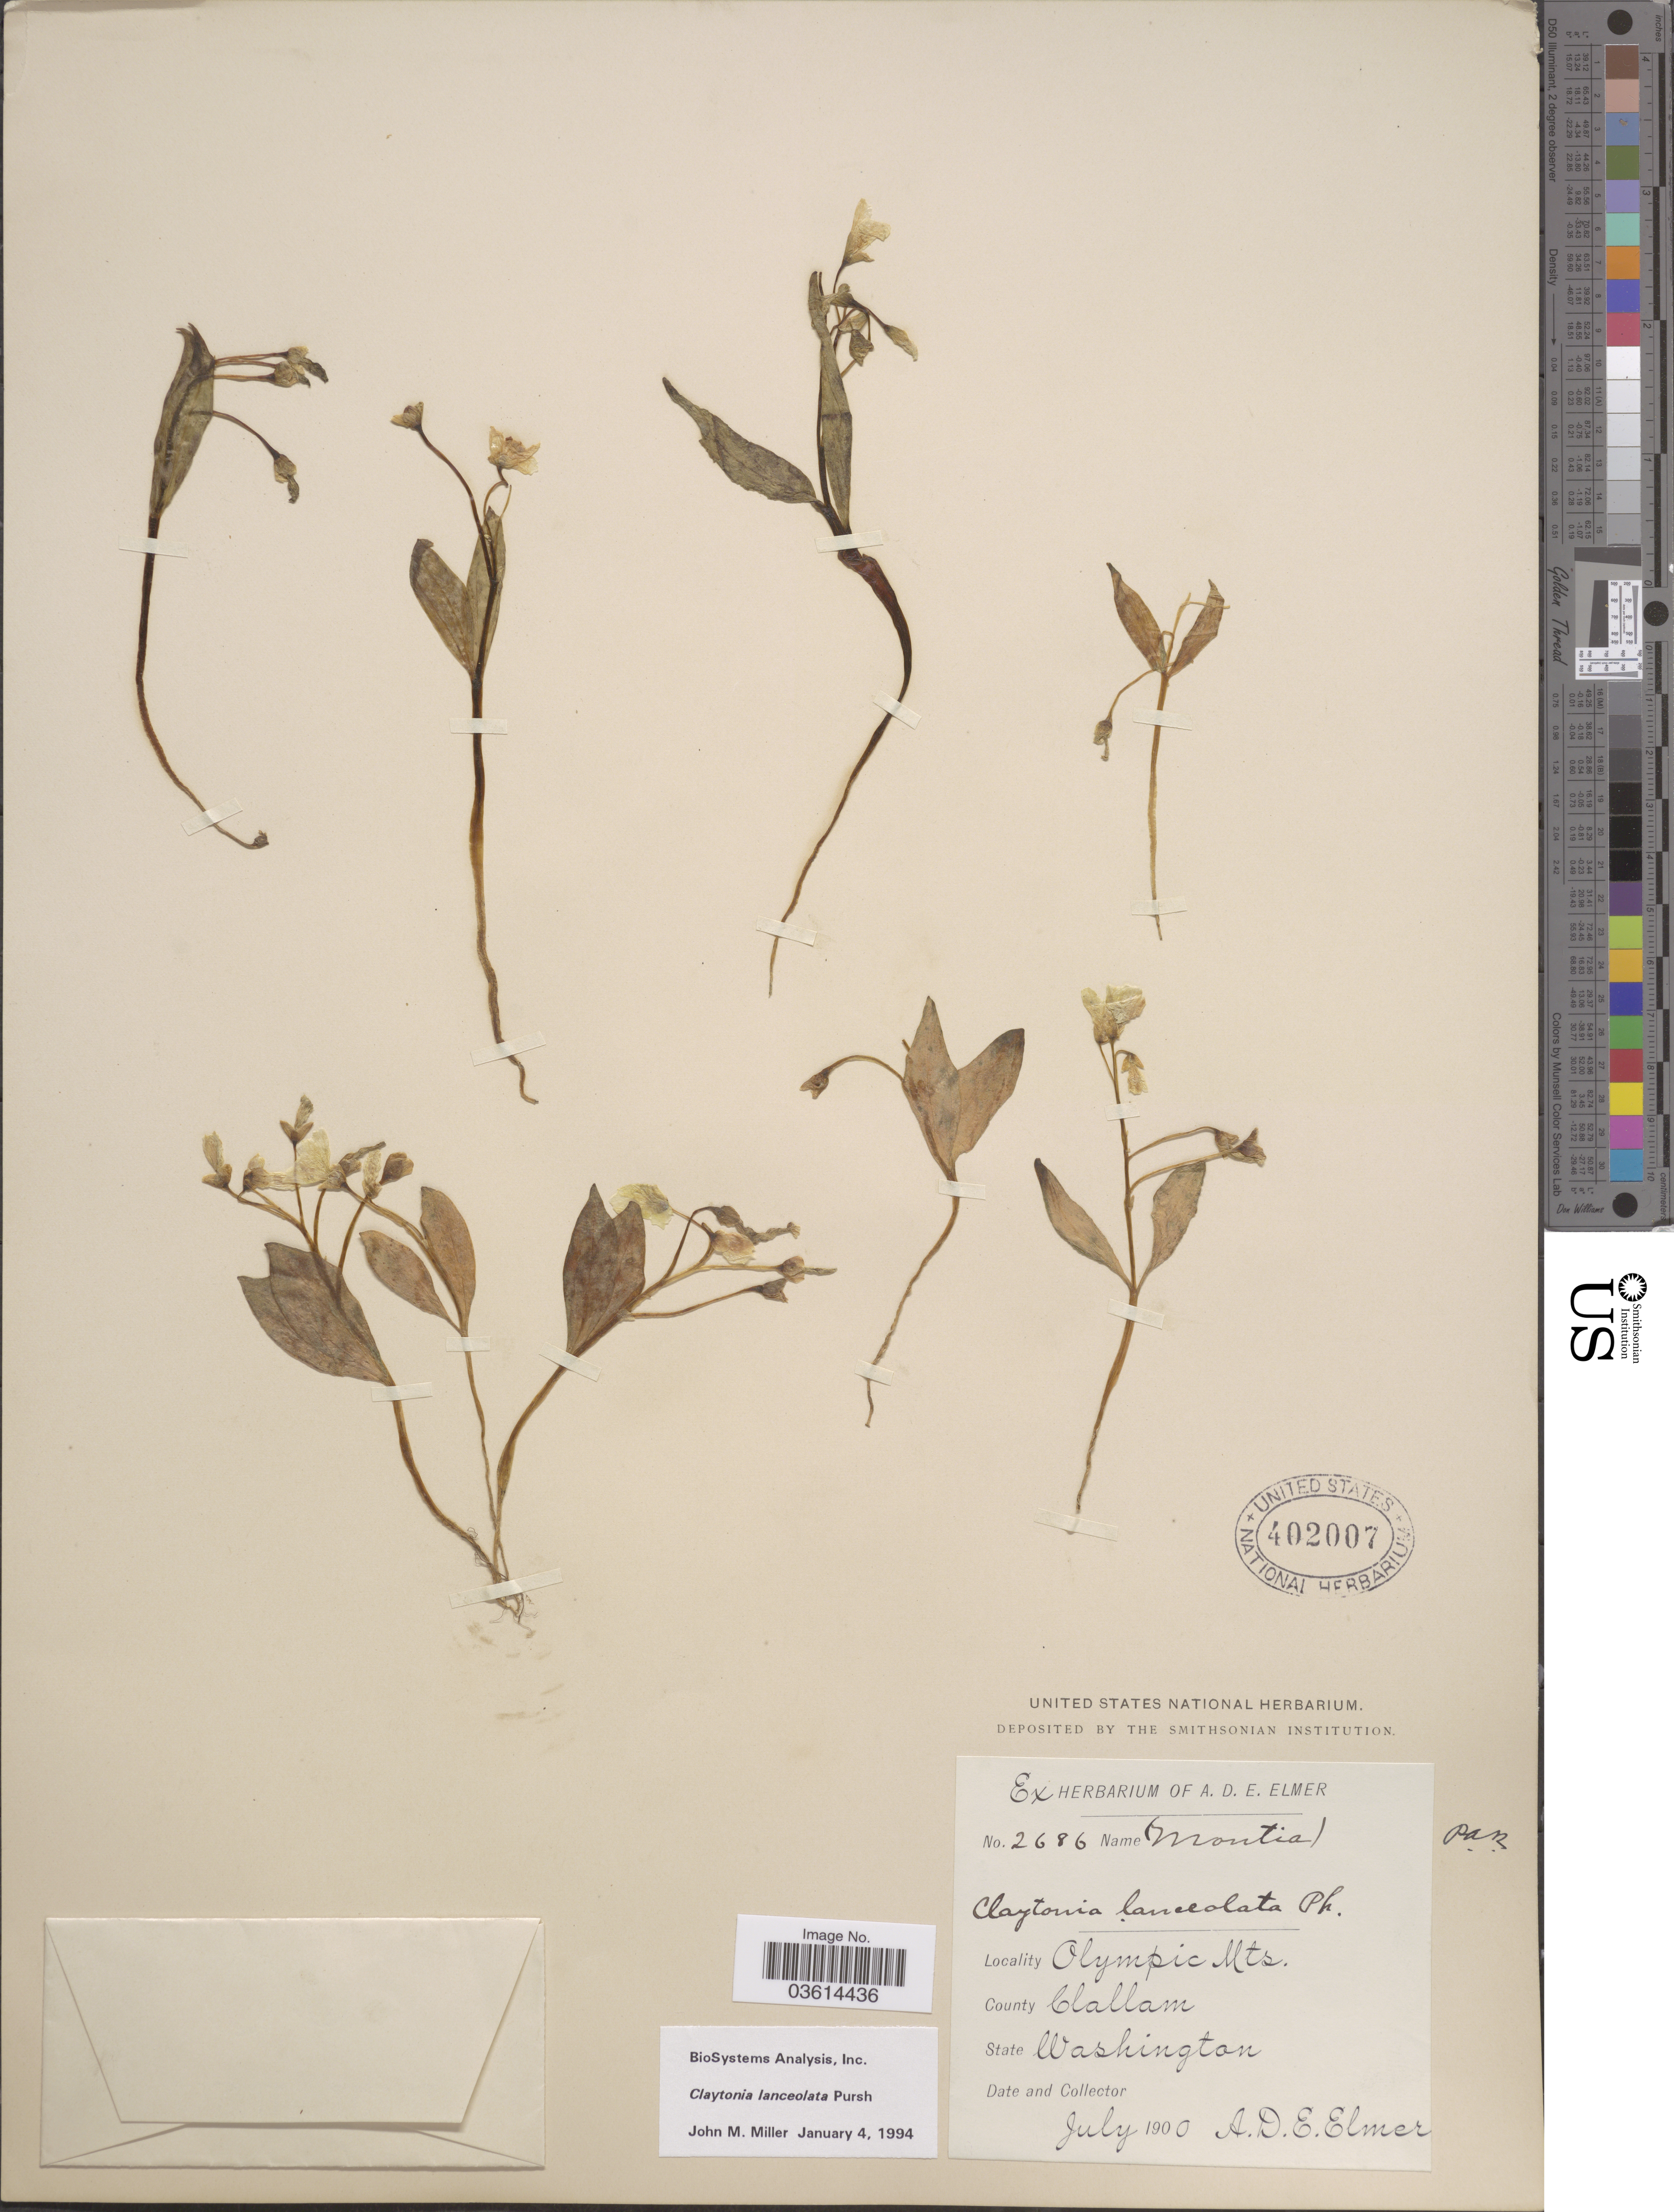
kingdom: Plantae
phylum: Tracheophyta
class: Magnoliopsida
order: Caryophyllales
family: Montiaceae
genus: Claytonia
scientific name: Claytonia lanceolata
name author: Pursh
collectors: A. D. E. Elmer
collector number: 2686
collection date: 1900-07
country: United States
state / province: Washington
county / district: Clallam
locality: Olympic Mts. County Clallam.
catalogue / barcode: US 402007